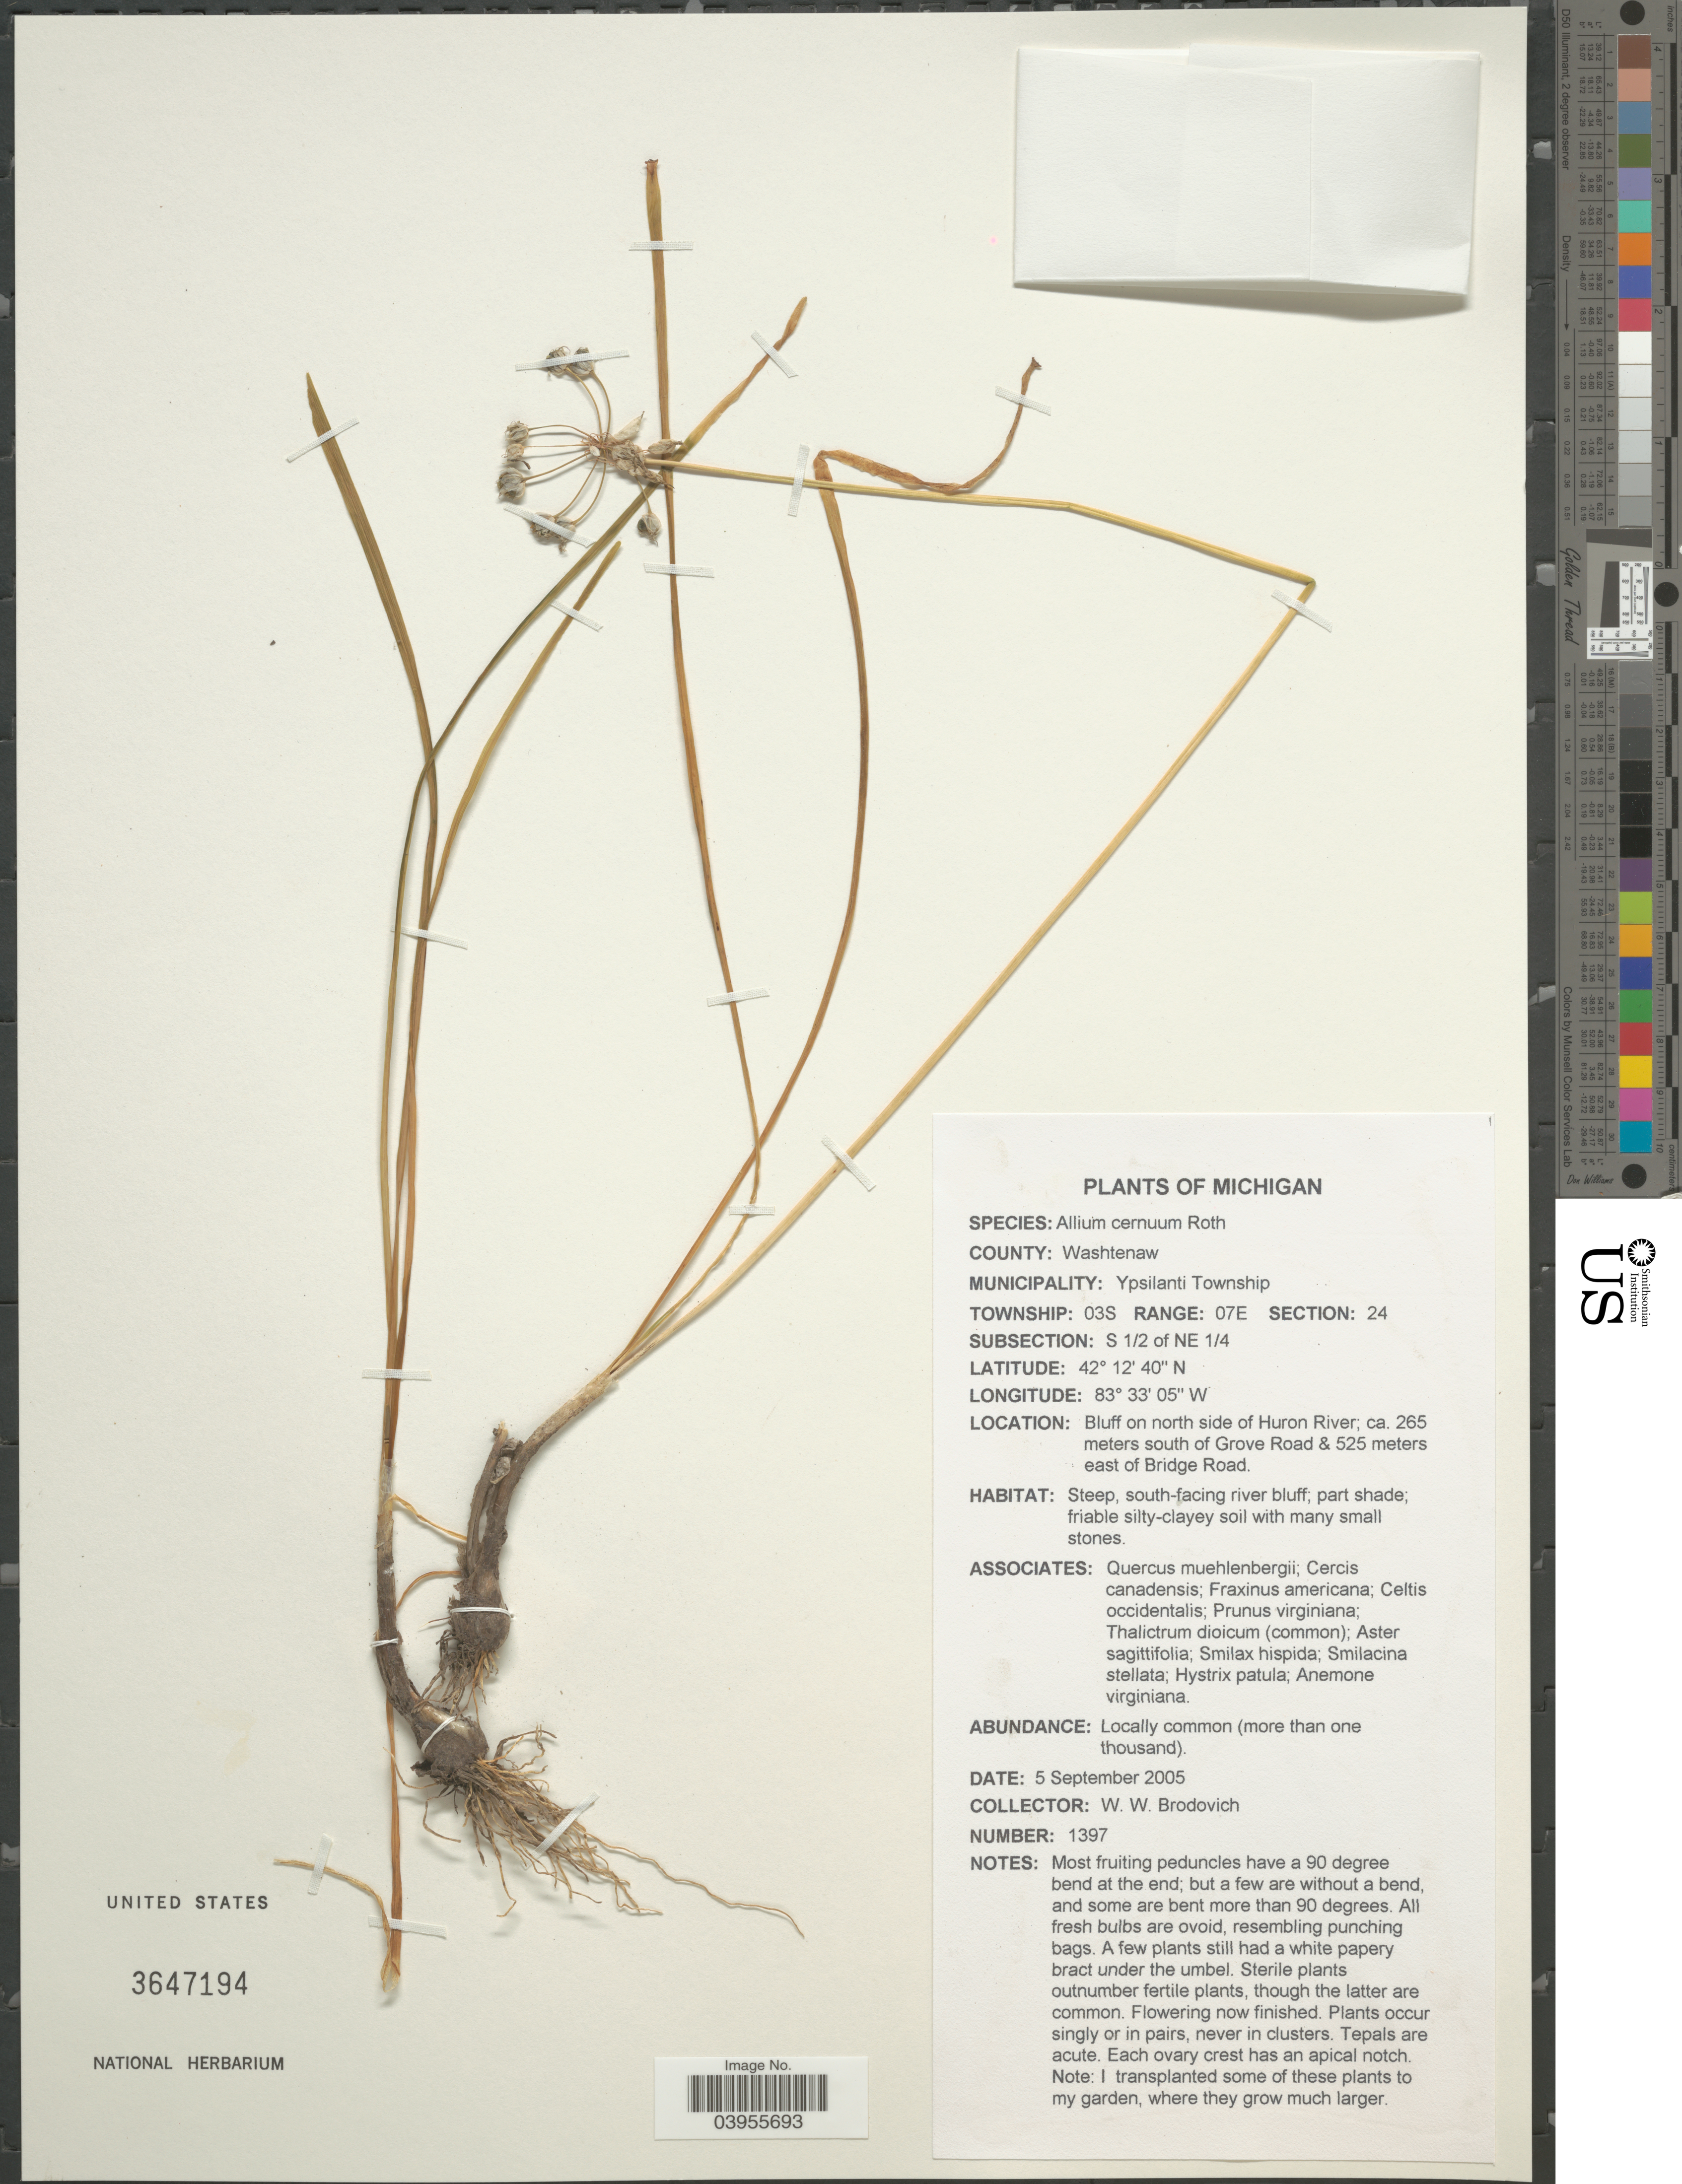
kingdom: Plantae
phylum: Tracheophyta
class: Liliopsida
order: Asparagales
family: Amaryllidaceae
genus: Allium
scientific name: Allium cernuum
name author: Roth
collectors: W. Brodovich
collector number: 1397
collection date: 2005-09-05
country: United States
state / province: Michigan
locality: County: Washtenaw. Municipality: Ypsilanti Township. Township: 03S Range: 07E Section: 24. Subsection S ½ of NE ¼. Bluff on north side of Huron River; ca. 265 meters south of Grove Road & 525 meters east of Bridge Road.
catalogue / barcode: US 3647194